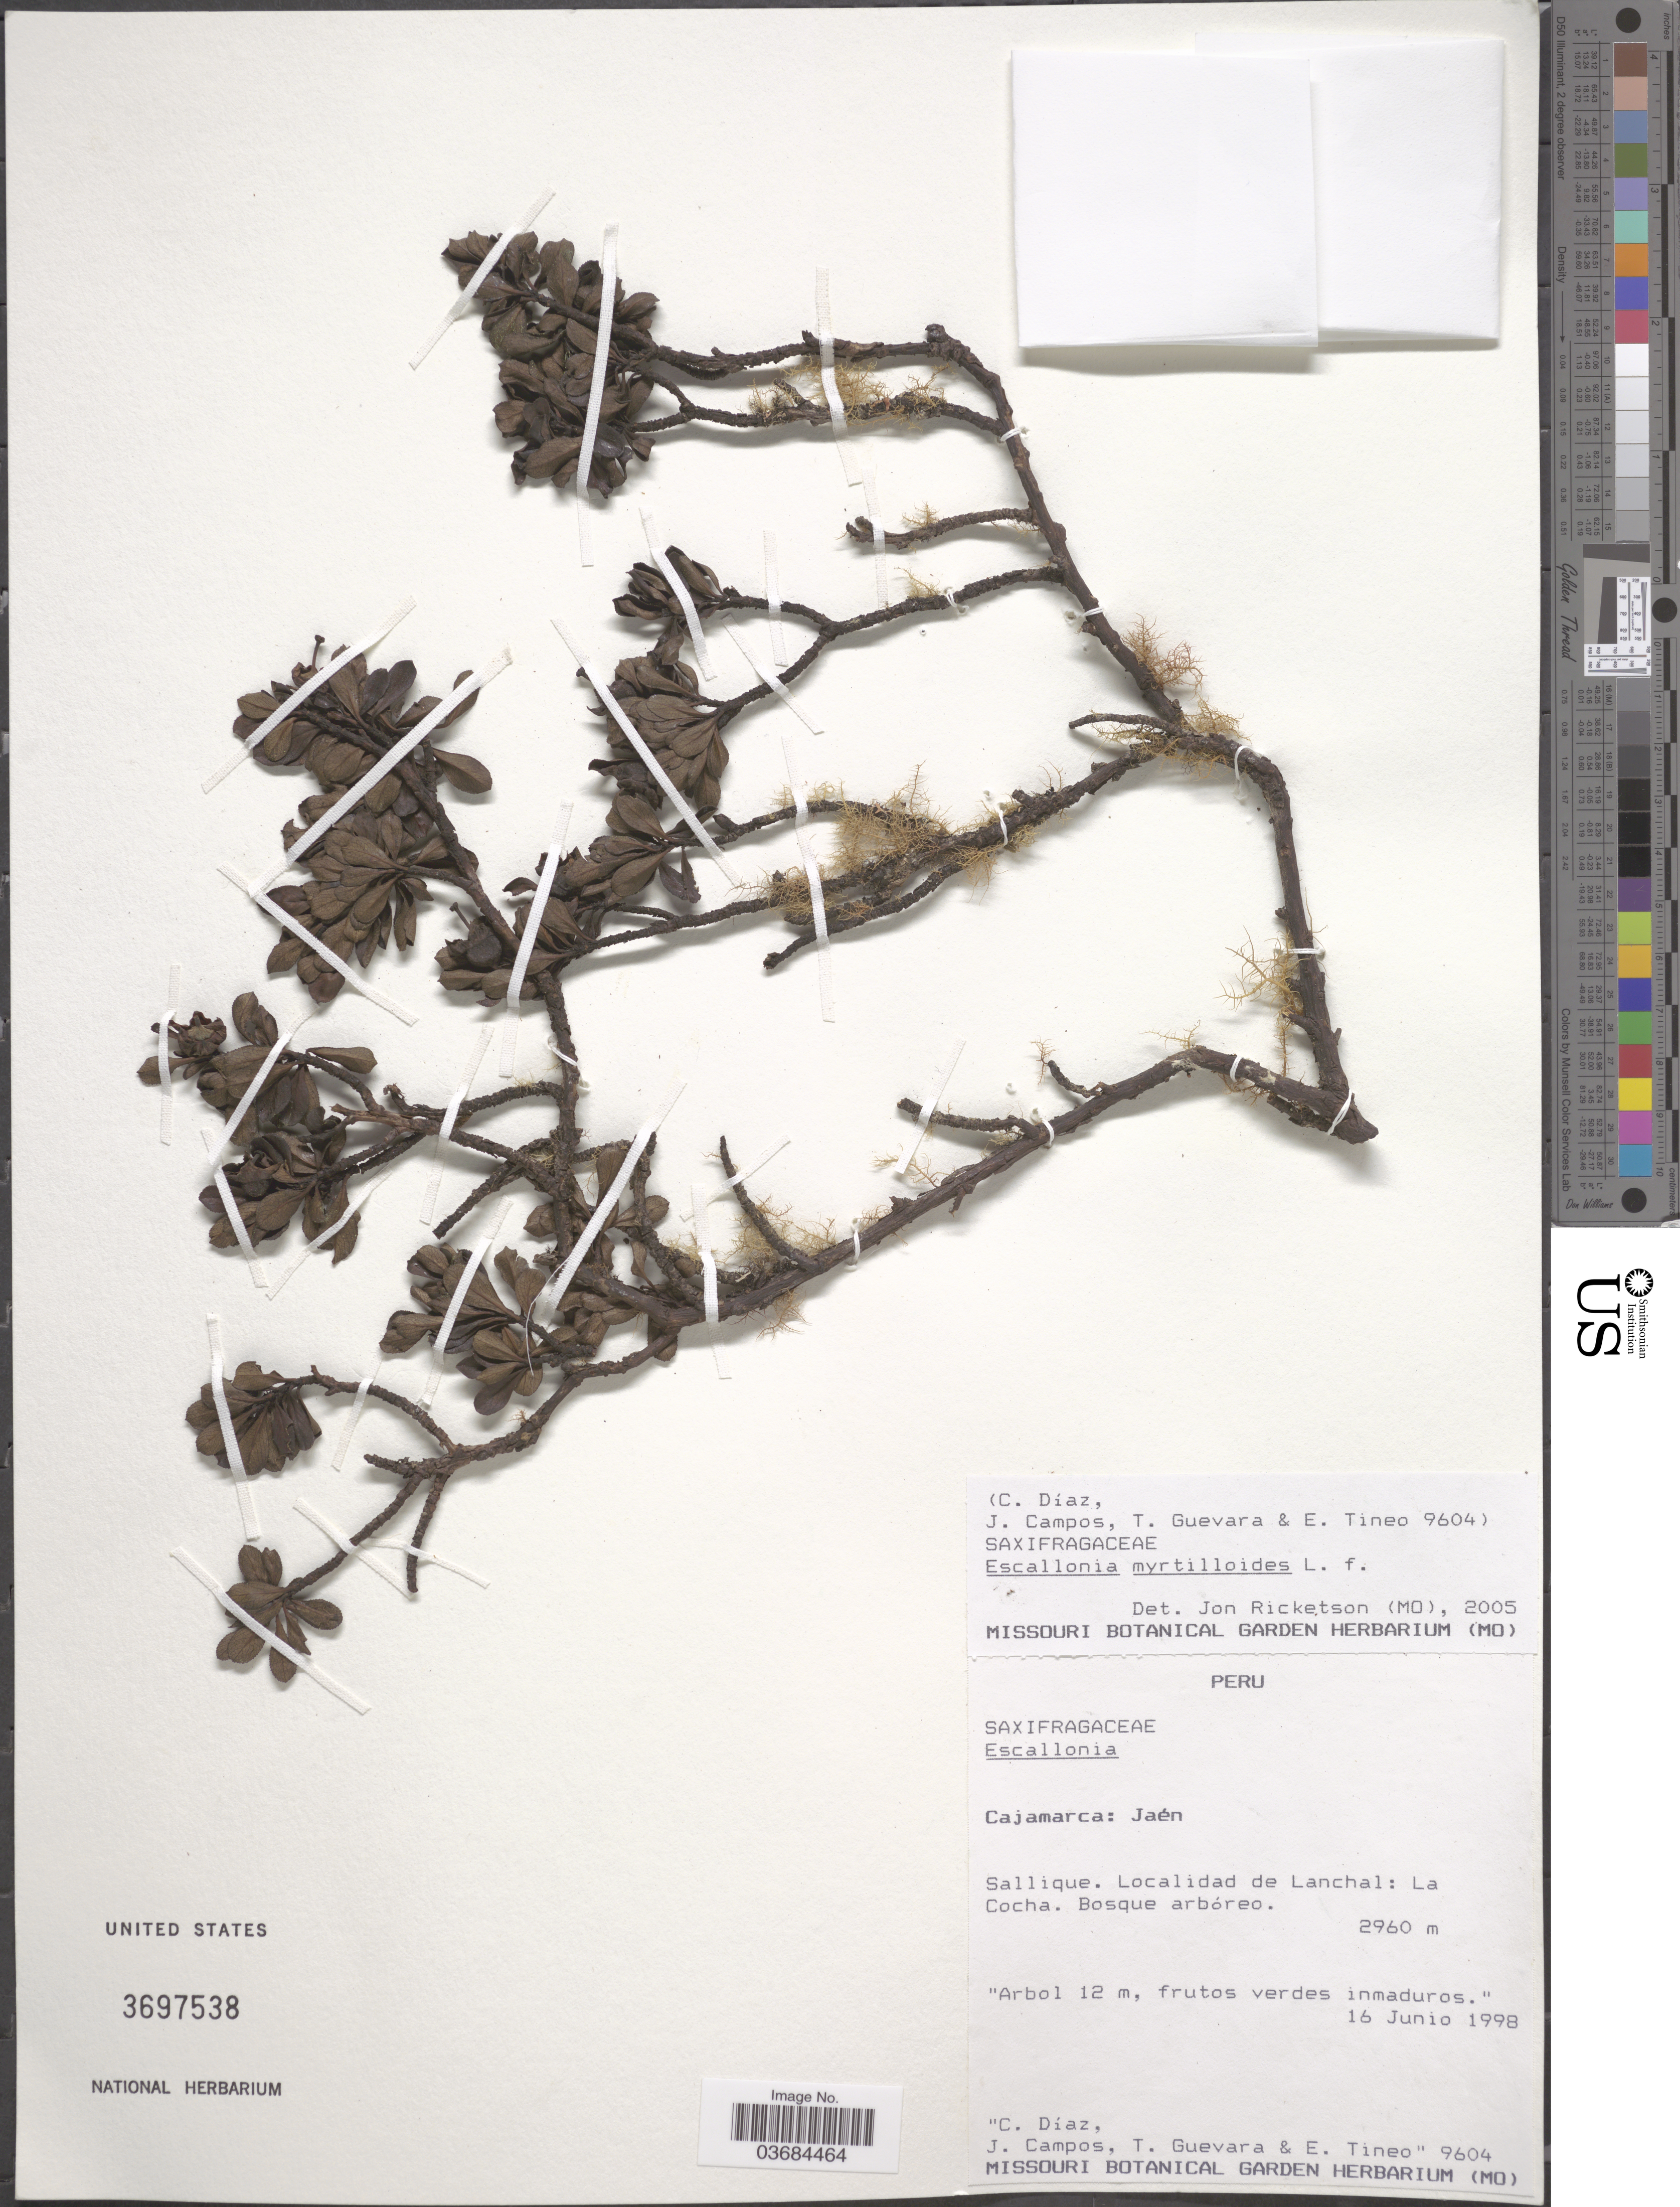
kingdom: Plantae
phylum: Tracheophyta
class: Magnoliopsida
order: Escalloniales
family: Escalloniaceae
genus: Escallonia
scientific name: Escallonia myrtilloides var. myrtilloides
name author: L. f.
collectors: C. Díaz, J. Campos, T. Guevara & E. Tineo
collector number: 9604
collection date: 1998-06-16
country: Peru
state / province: Cajamarca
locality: Jaén. Sallique. Localidad de Lanchal: La Cocha.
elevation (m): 2960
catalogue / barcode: US 3697538